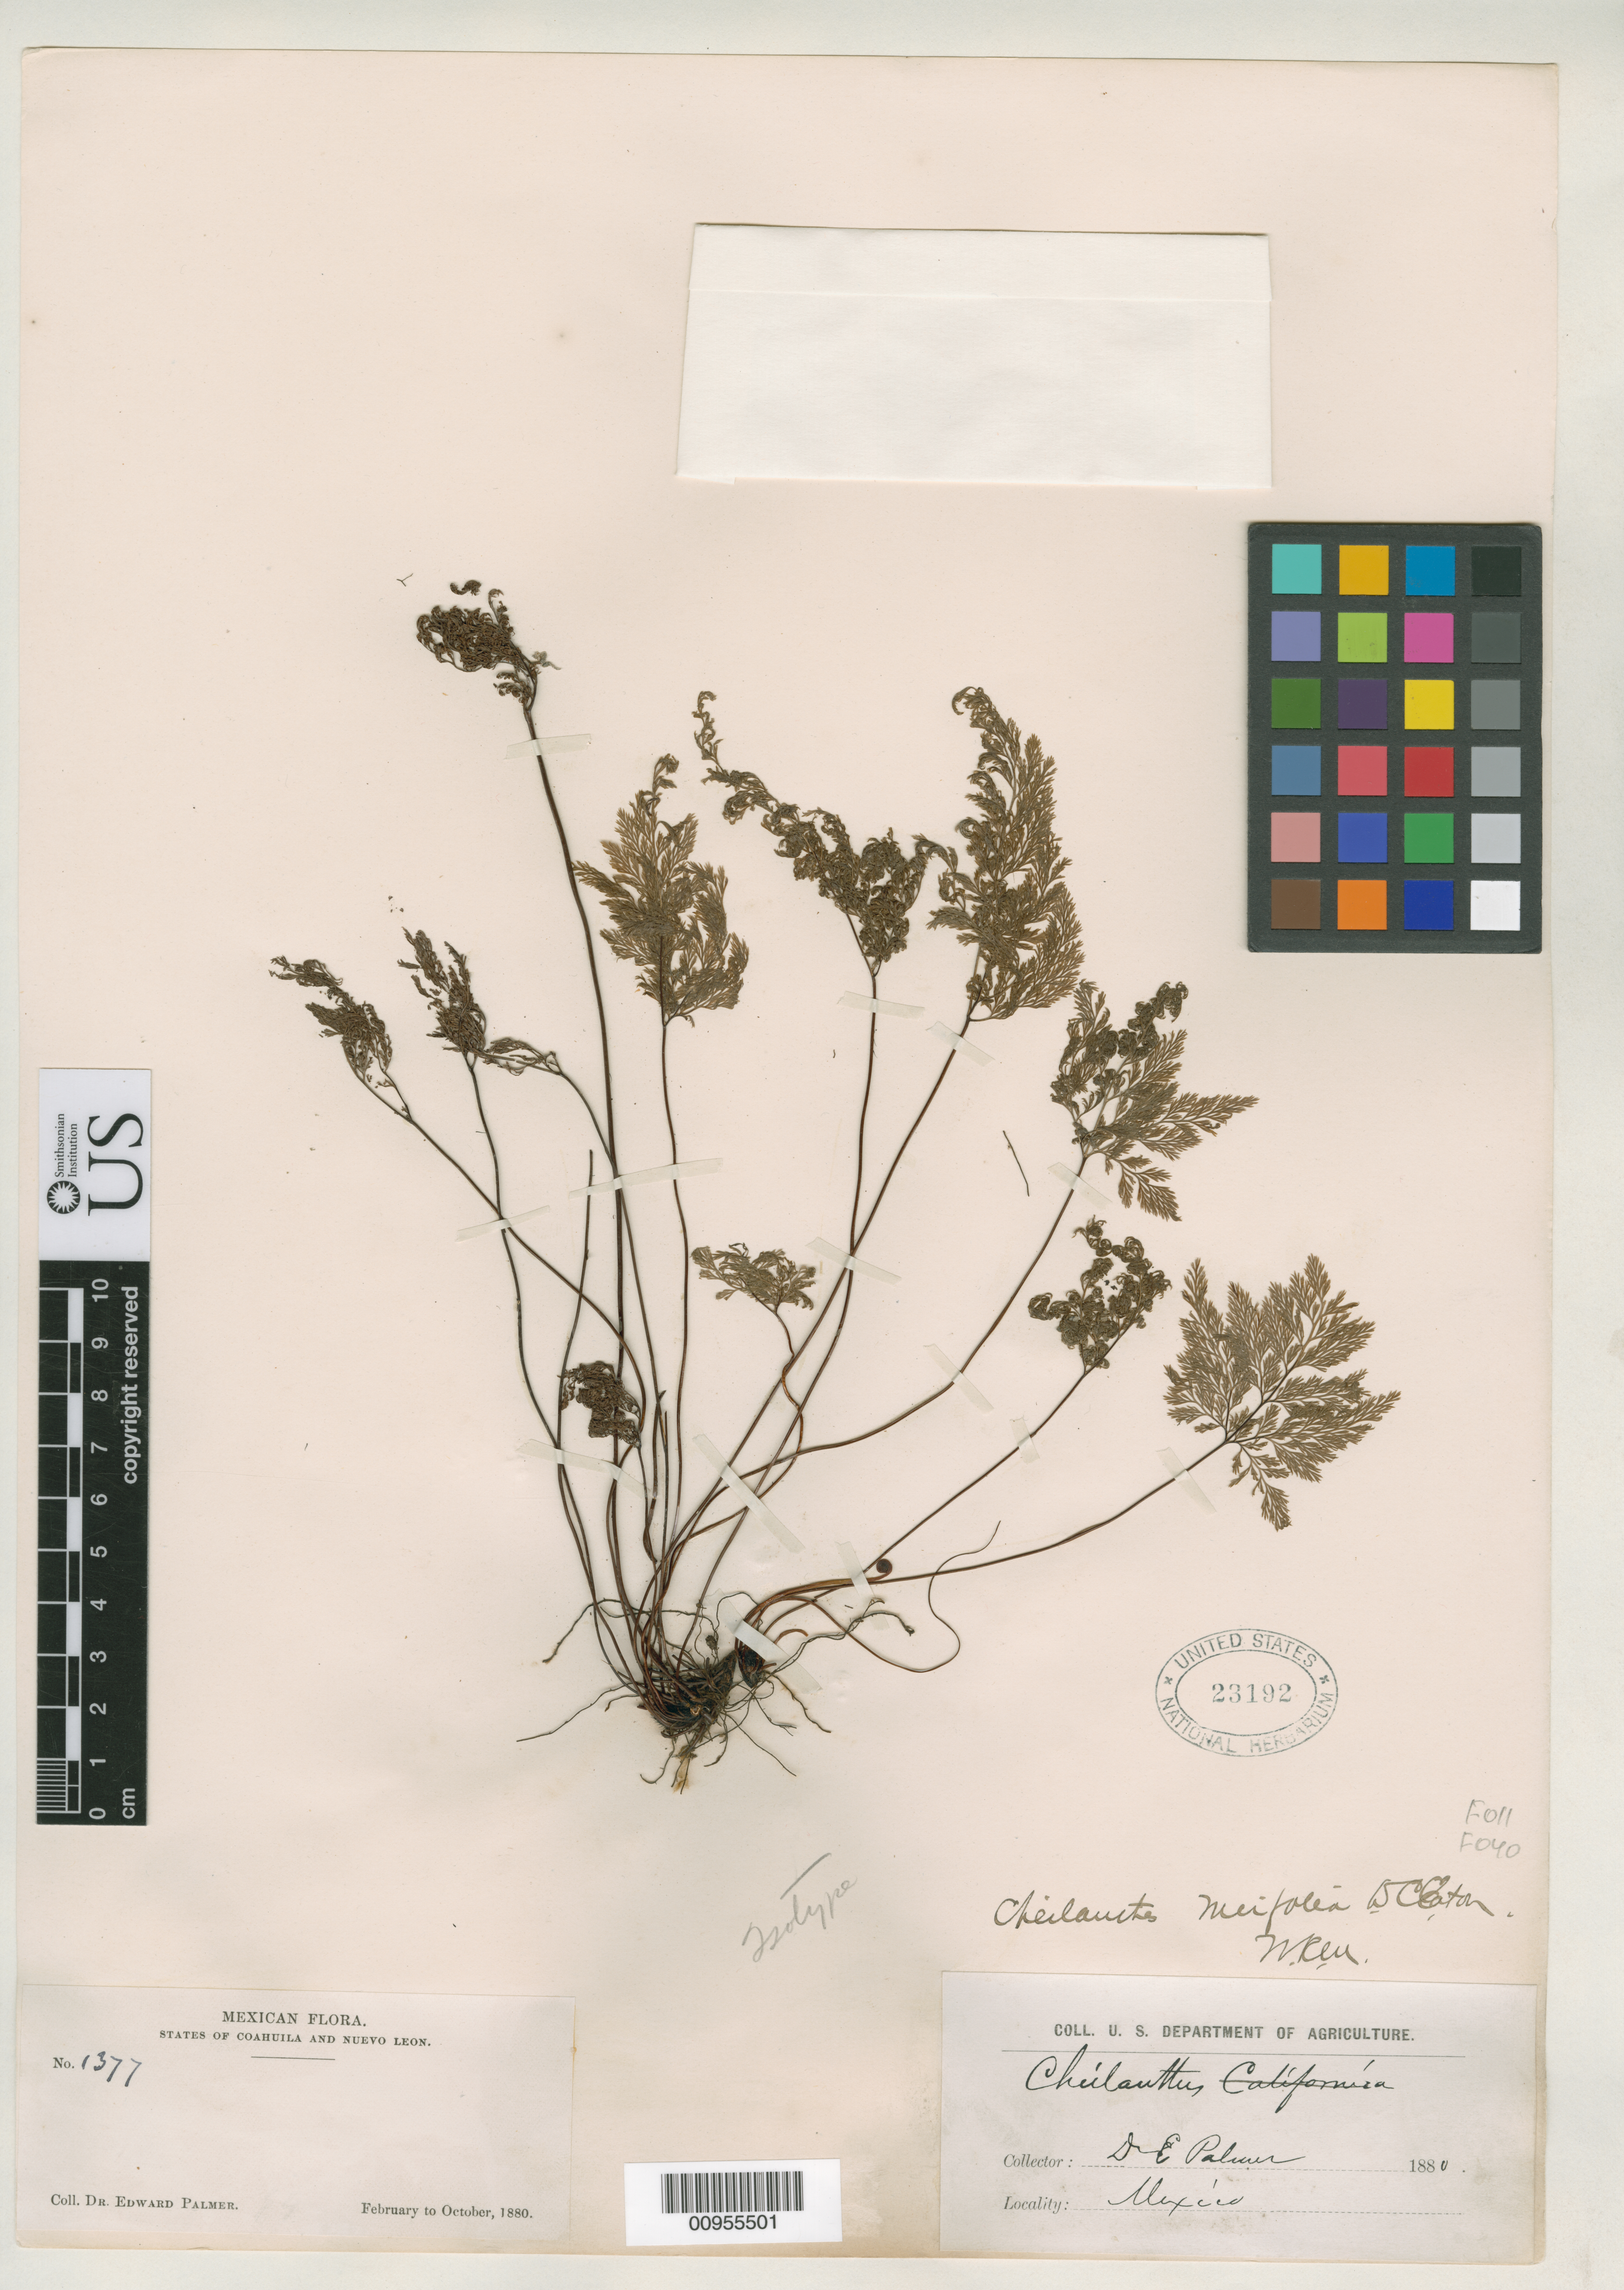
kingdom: Plantae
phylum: Tracheophyta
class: Polypodiopsida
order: Polypodiales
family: Pteridaceae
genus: Cheilanthes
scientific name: Cheilanthes meifolia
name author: D.C. Eaton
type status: Isotype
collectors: E. Palmer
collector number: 1377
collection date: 1880-02/1880-10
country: Mexico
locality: States of Coahuila and Nuevo Leon.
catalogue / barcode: US 23192